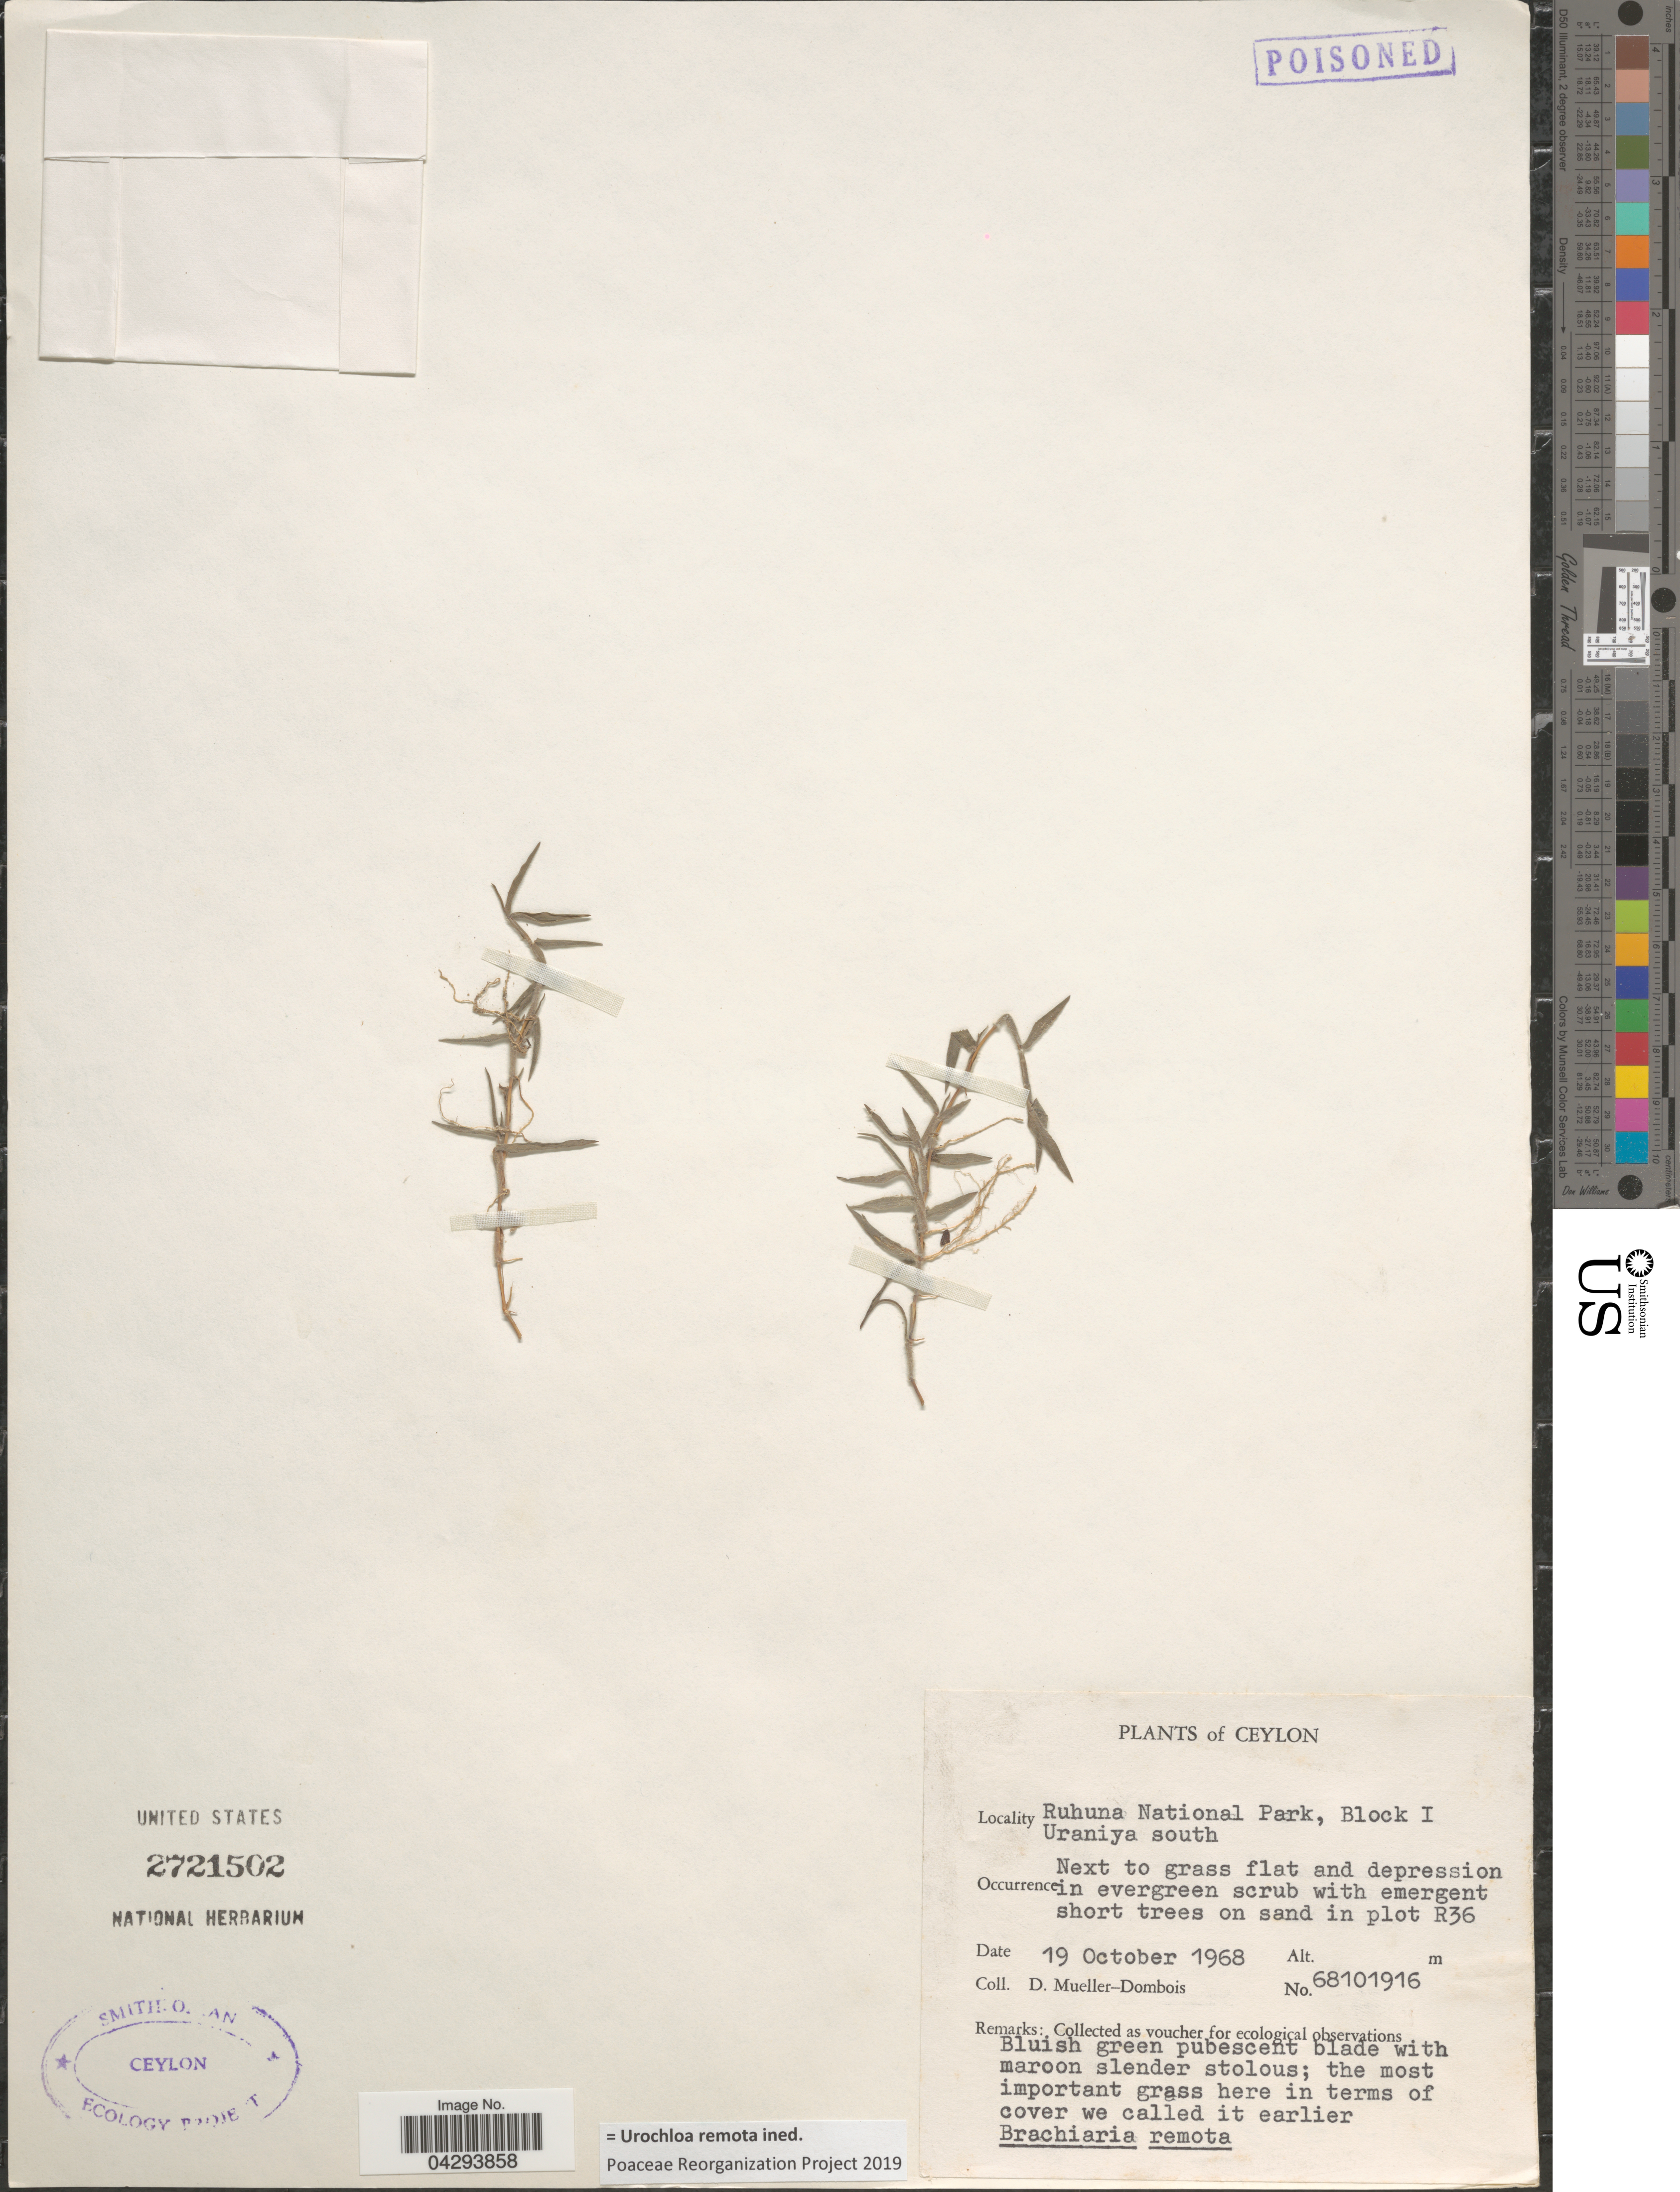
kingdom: Plantae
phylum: Tracheophyta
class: Liliopsida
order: Poales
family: Poaceae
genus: Urochloa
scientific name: Urochloa remota ined.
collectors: D. Mueller-Dombois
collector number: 68101916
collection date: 1968-10-19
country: Sri Lanka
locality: Ceylon. Ruhuna National Park, Block I Uraniya south.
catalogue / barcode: US 2721502